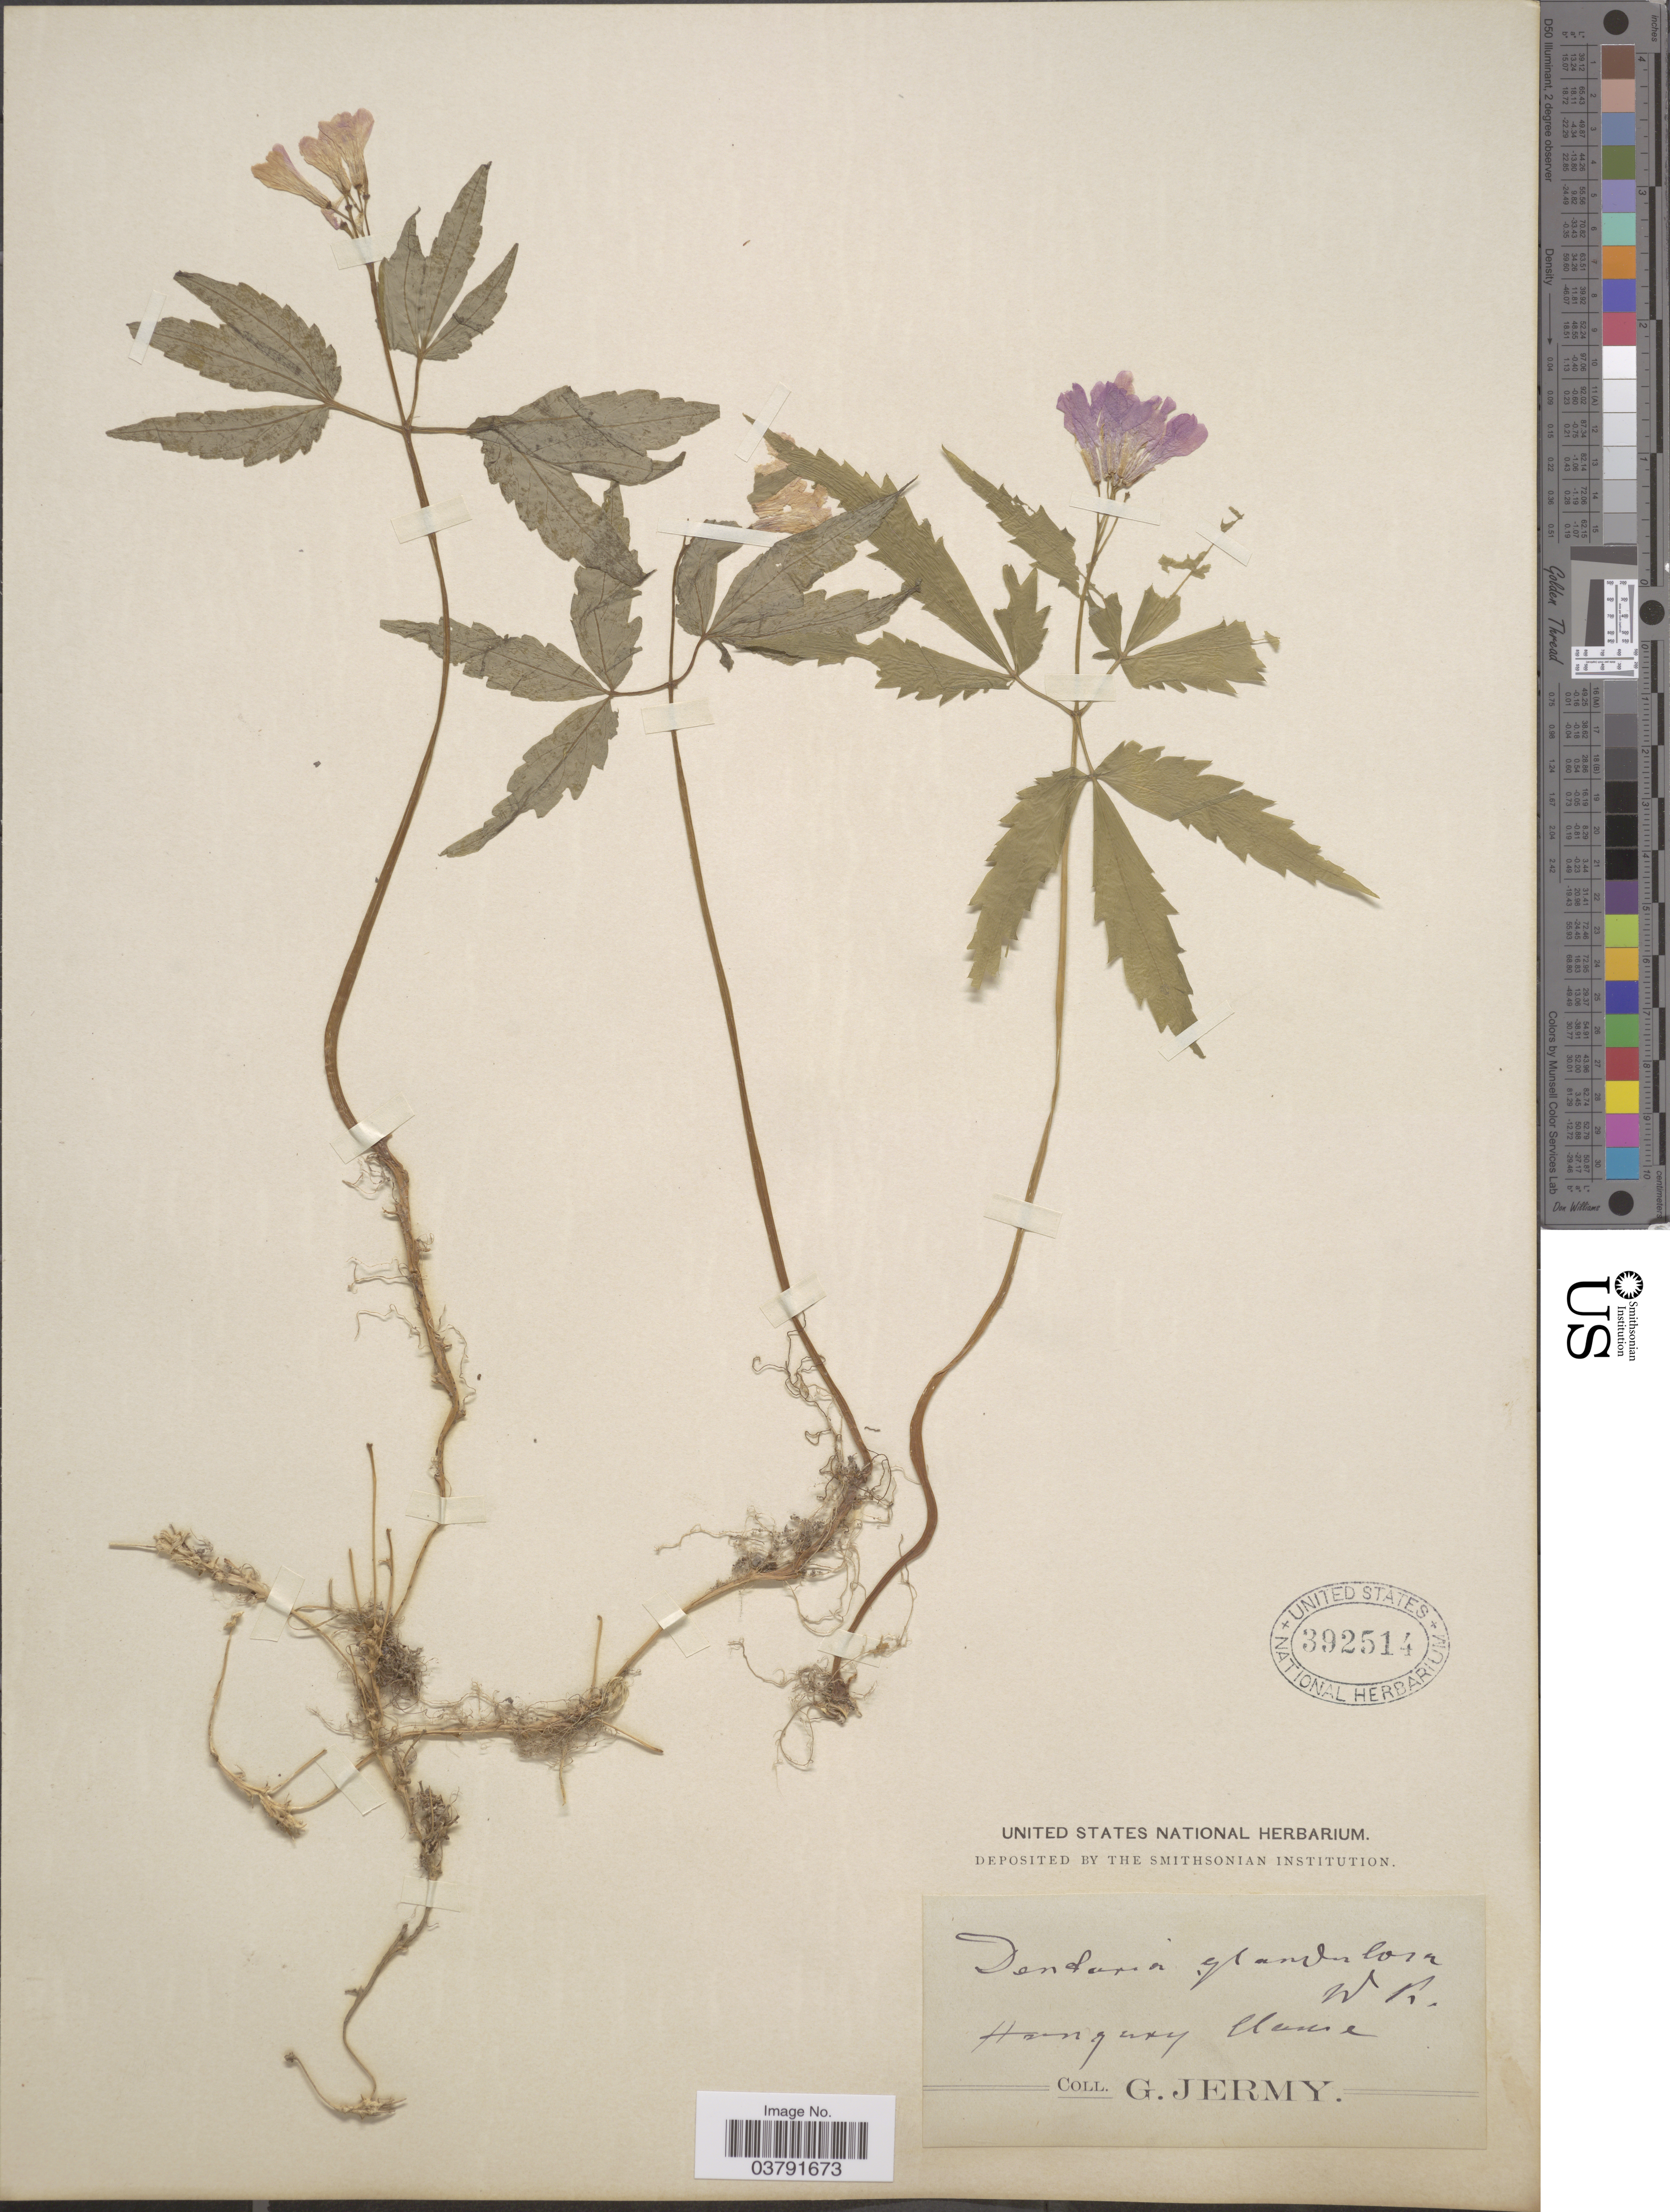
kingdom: Plantae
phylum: Tracheophyta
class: Magnoliopsida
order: Brassicales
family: Brassicaceae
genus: Dentaria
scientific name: Dentaria glandulosa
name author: Waldst. & Kit.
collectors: G. Jermy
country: Hungary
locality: Ucnse. [interpreted]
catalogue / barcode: US 392514